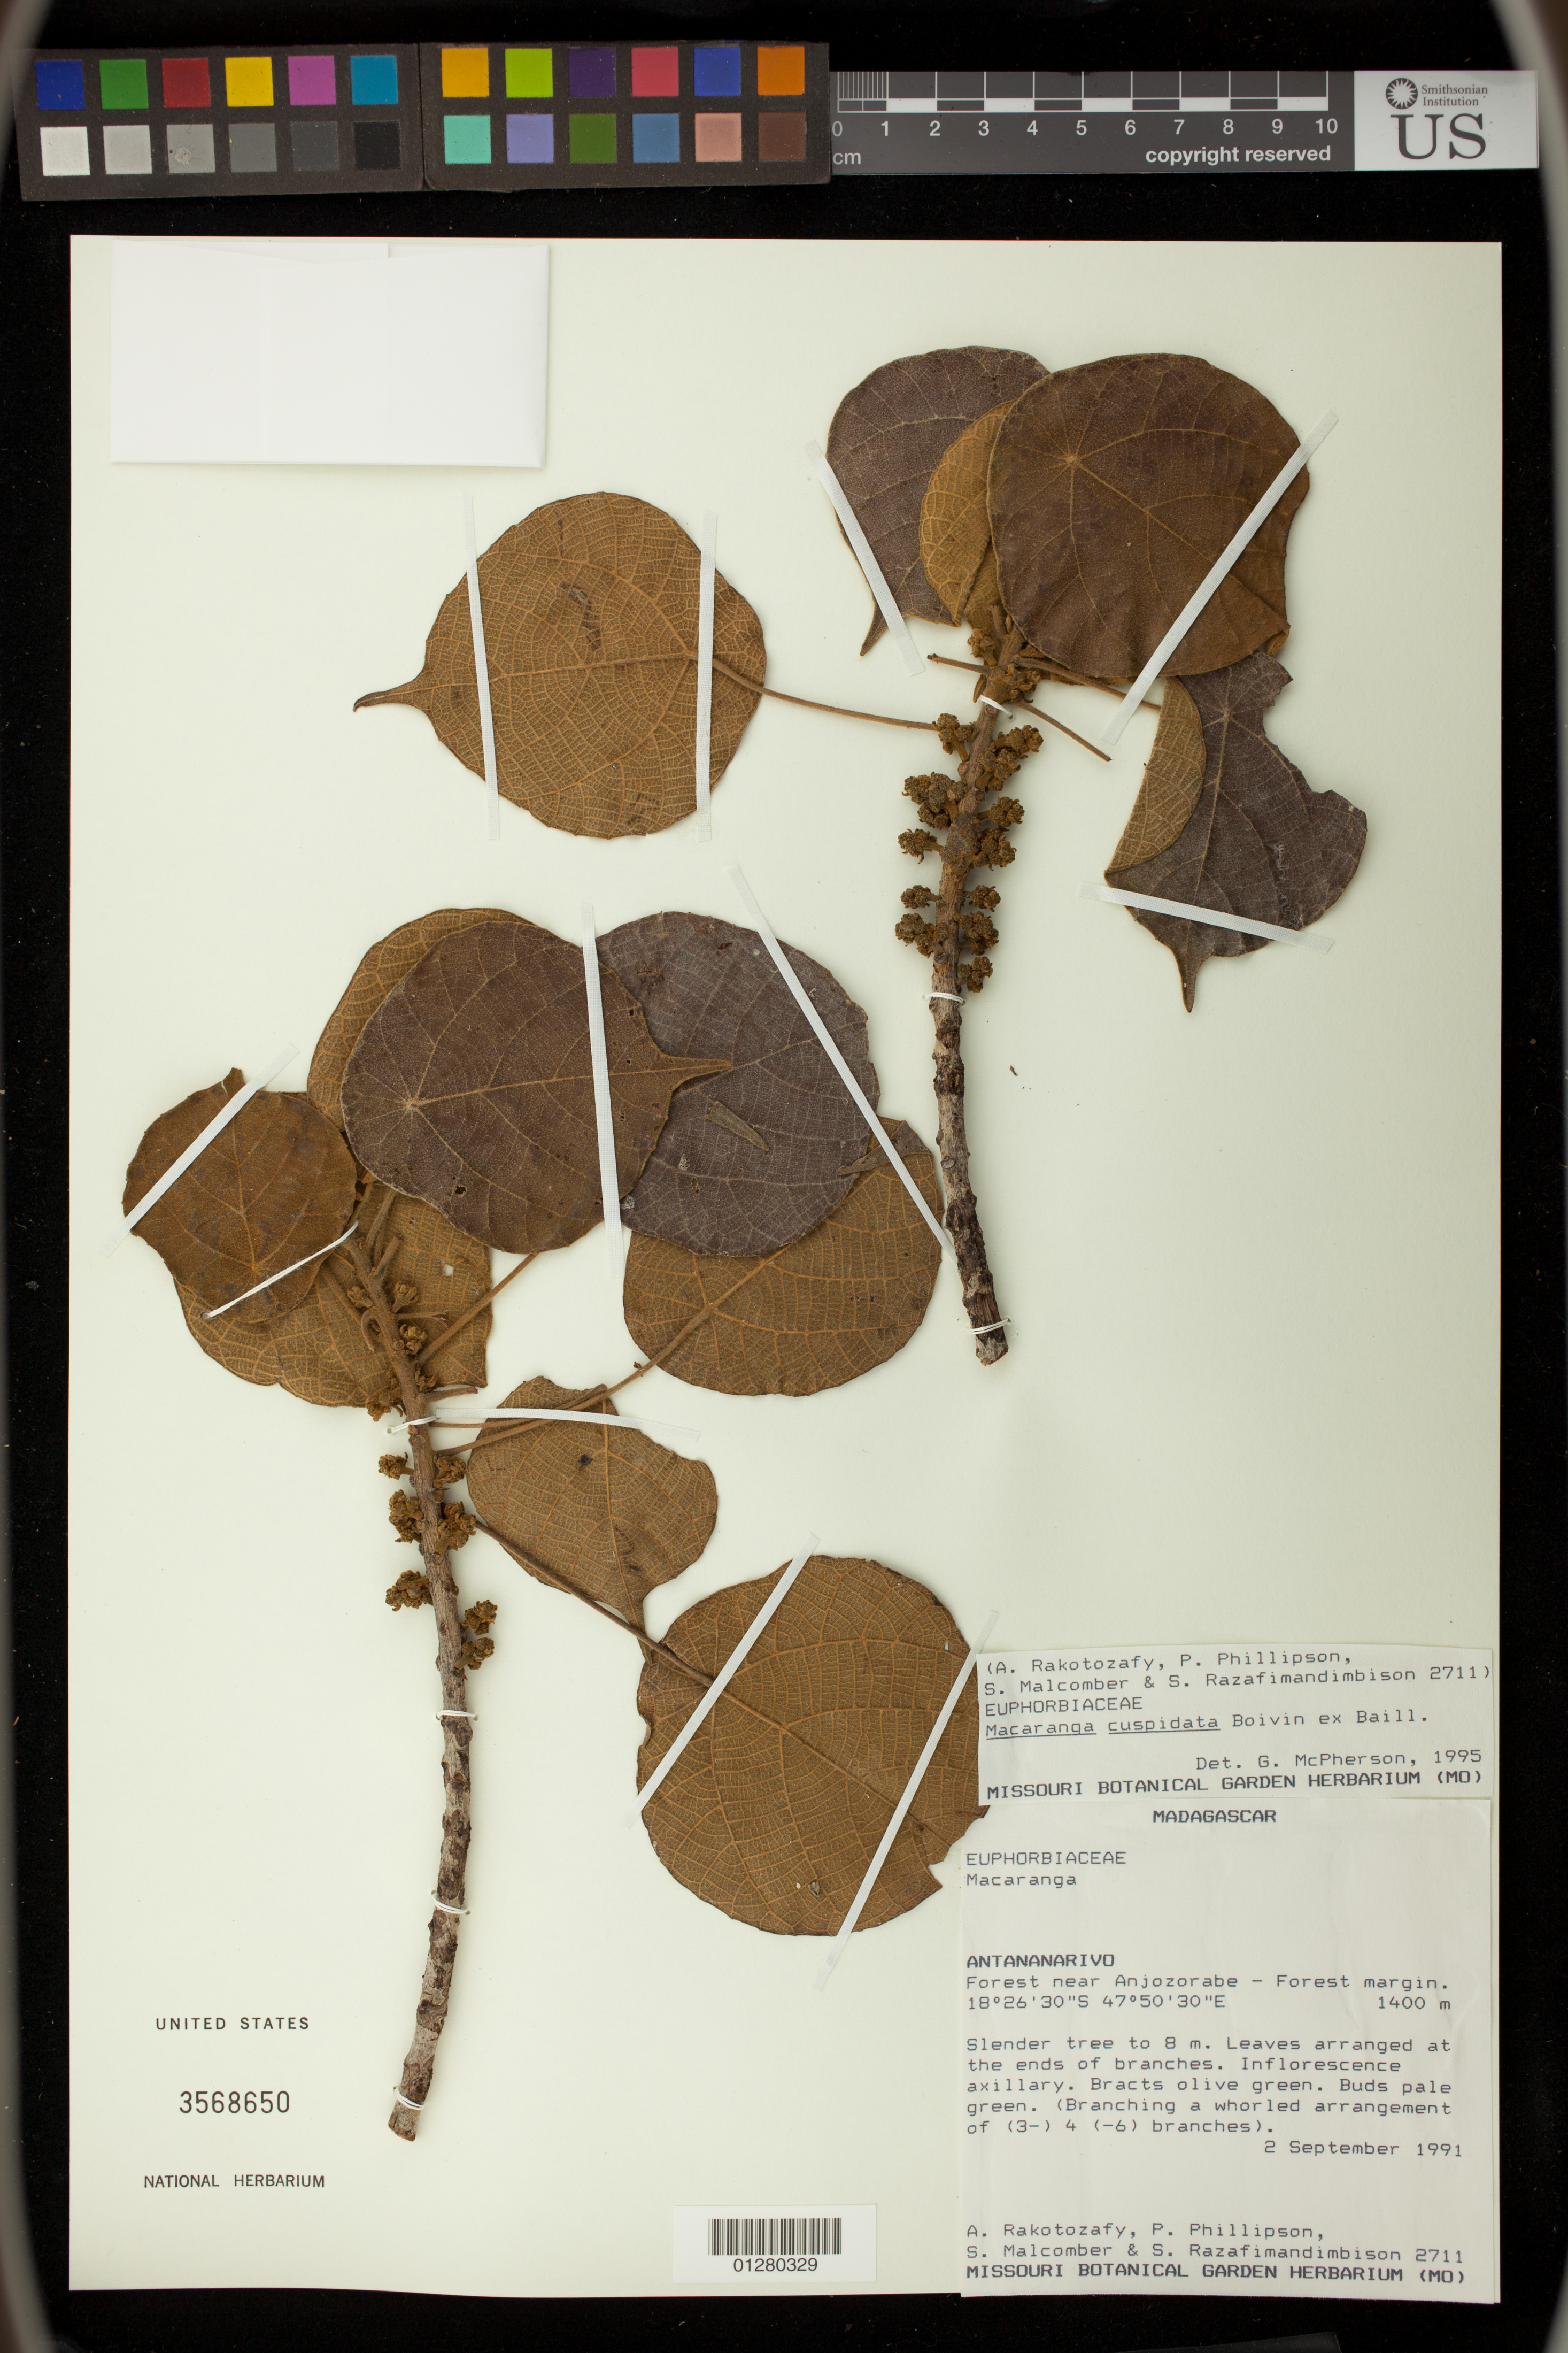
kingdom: Plantae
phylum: Tracheophyta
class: Magnoliopsida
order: Malpighiales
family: Euphorbiaceae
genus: Macaranga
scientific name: Macaranga cuspidata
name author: Boivin ex Baill.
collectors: A. Rakotozafy, P. B. Phillipson, S. T. Malcomber & S. G. Razafimandimbison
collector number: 2711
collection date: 1991-09-02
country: Madagascar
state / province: Analamanga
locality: Antananarivo, near Anjozorabe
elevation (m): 1400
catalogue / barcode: US 3568650